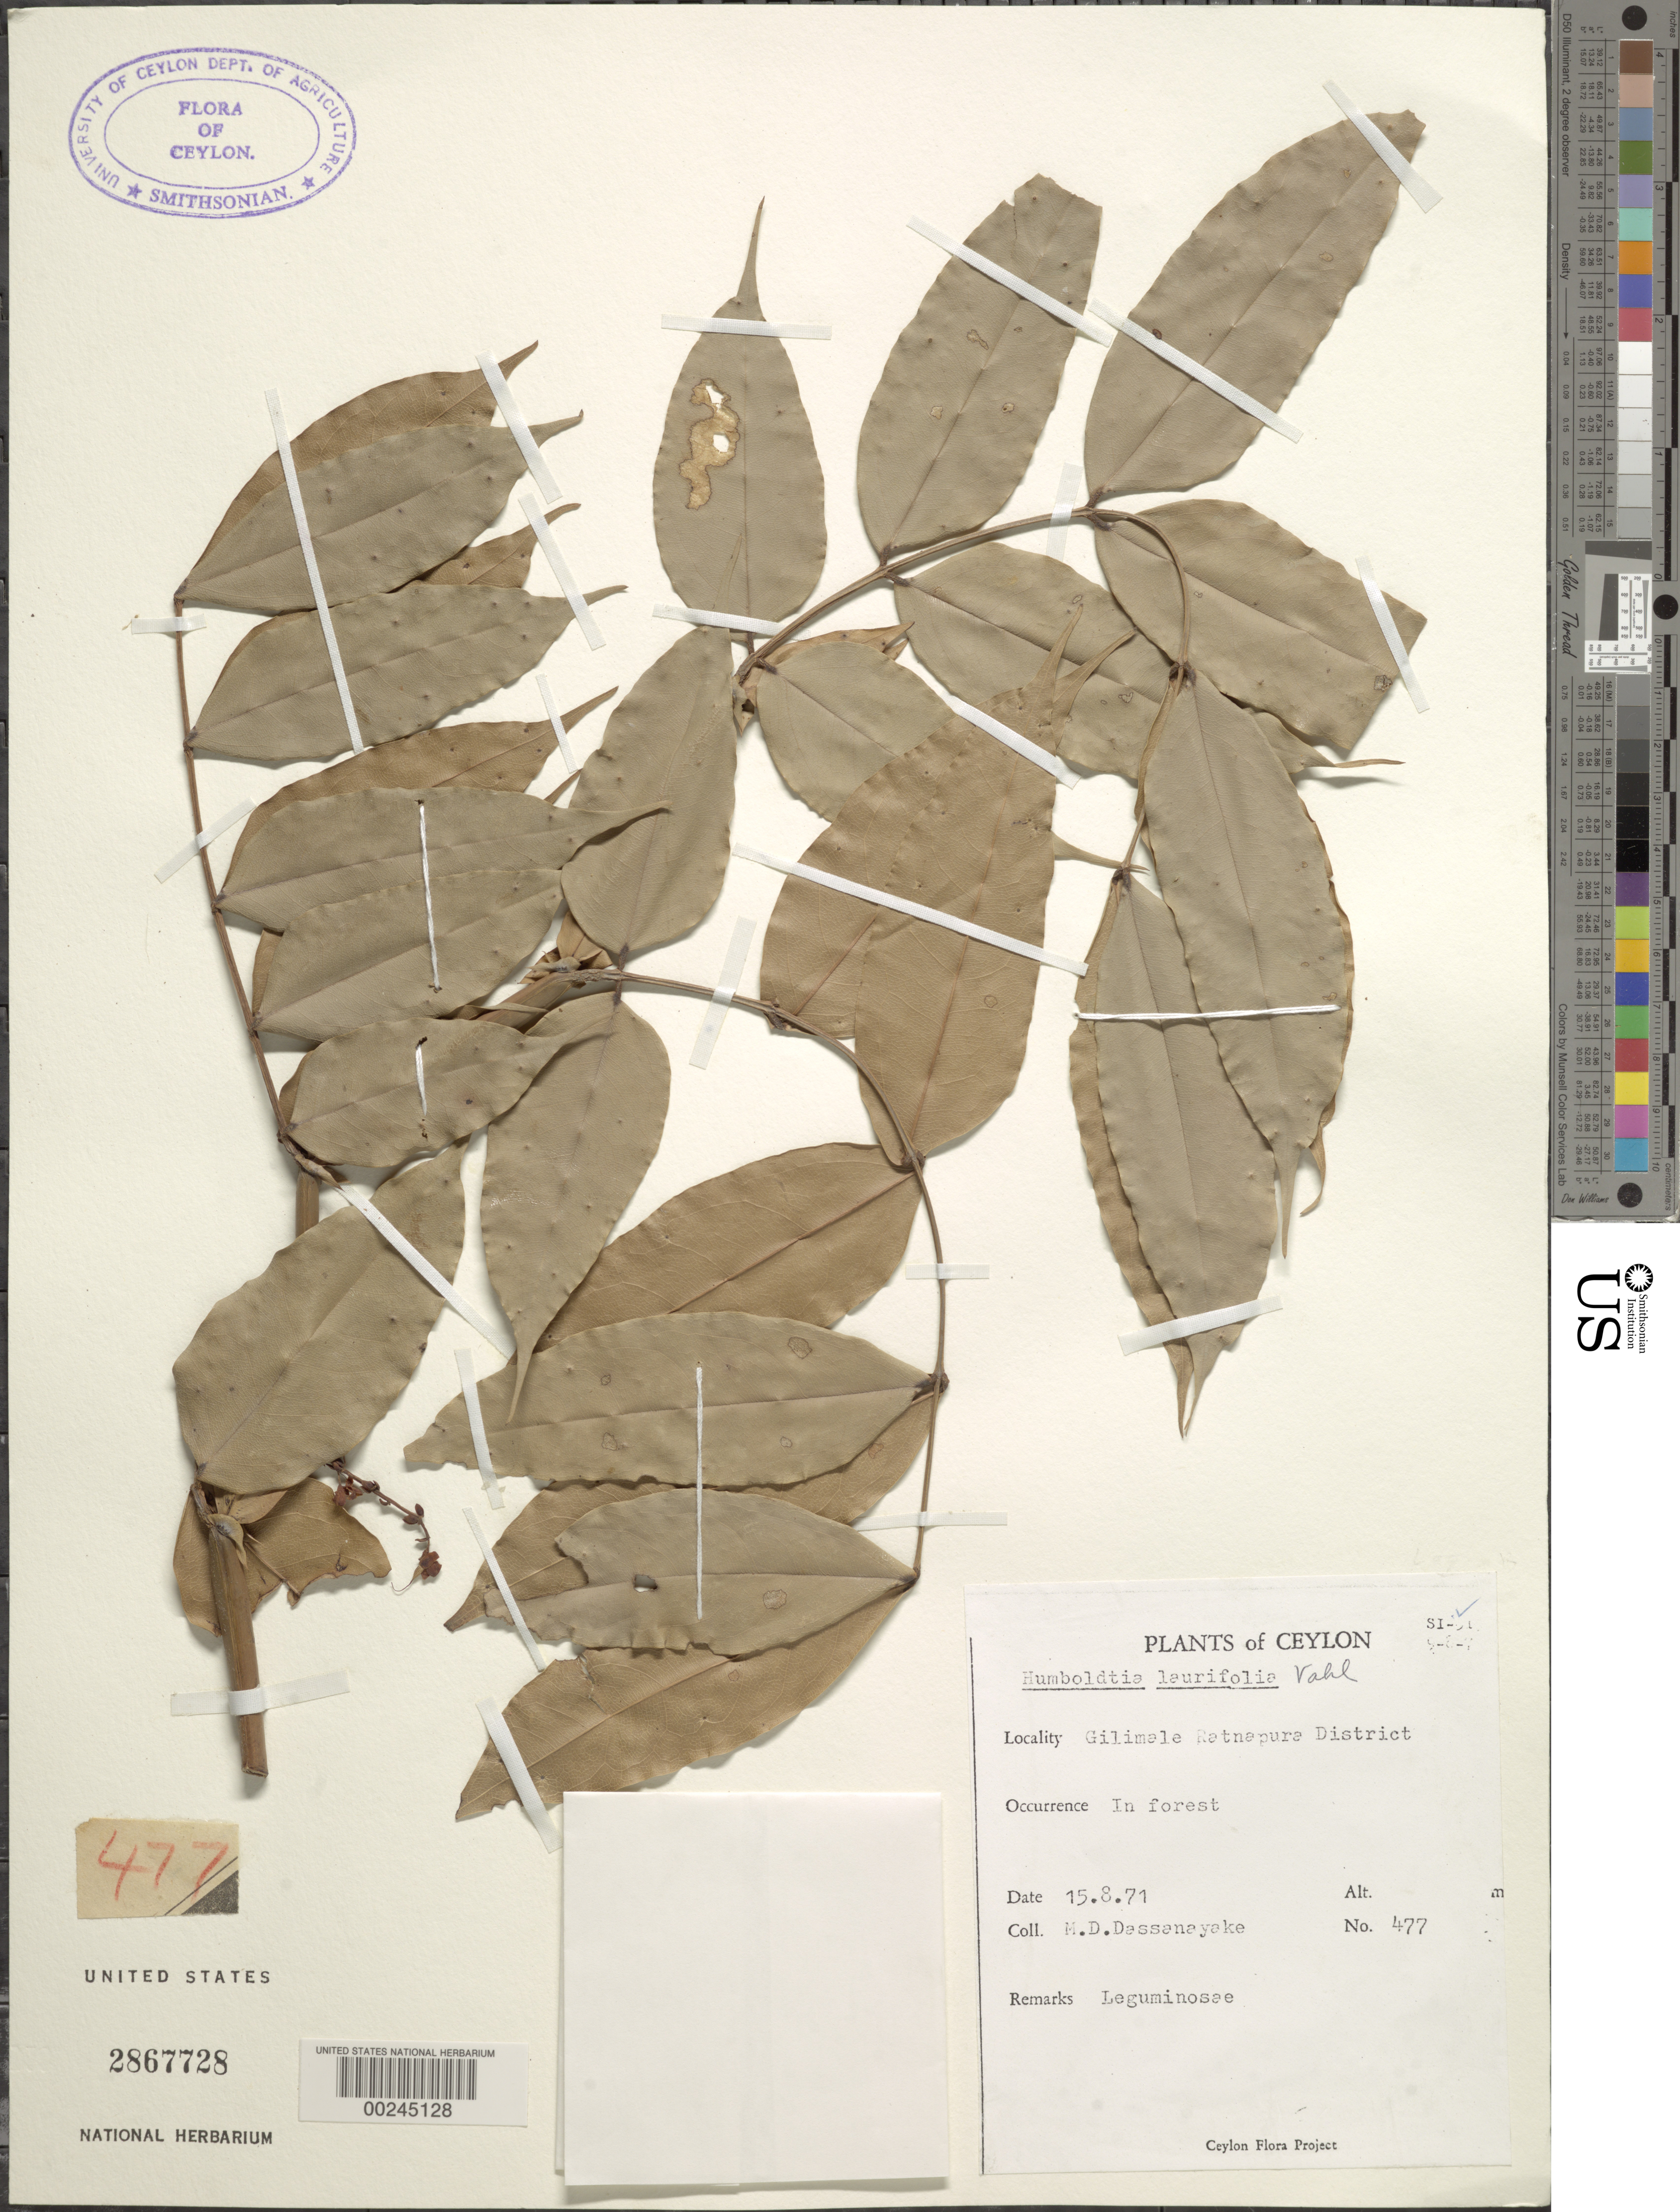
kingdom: Plantae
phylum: Tracheophyta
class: Magnoliopsida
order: Fabales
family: Fabaceae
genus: Humboldtia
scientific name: Humboldtia laurifolia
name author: Vahl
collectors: M. Dassanayake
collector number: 477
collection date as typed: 15 Aug 1971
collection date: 1971-08-15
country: Sri Lanka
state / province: Sabaragamuwa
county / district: Ratnapura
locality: Gilimale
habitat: In forest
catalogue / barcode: US 2867728